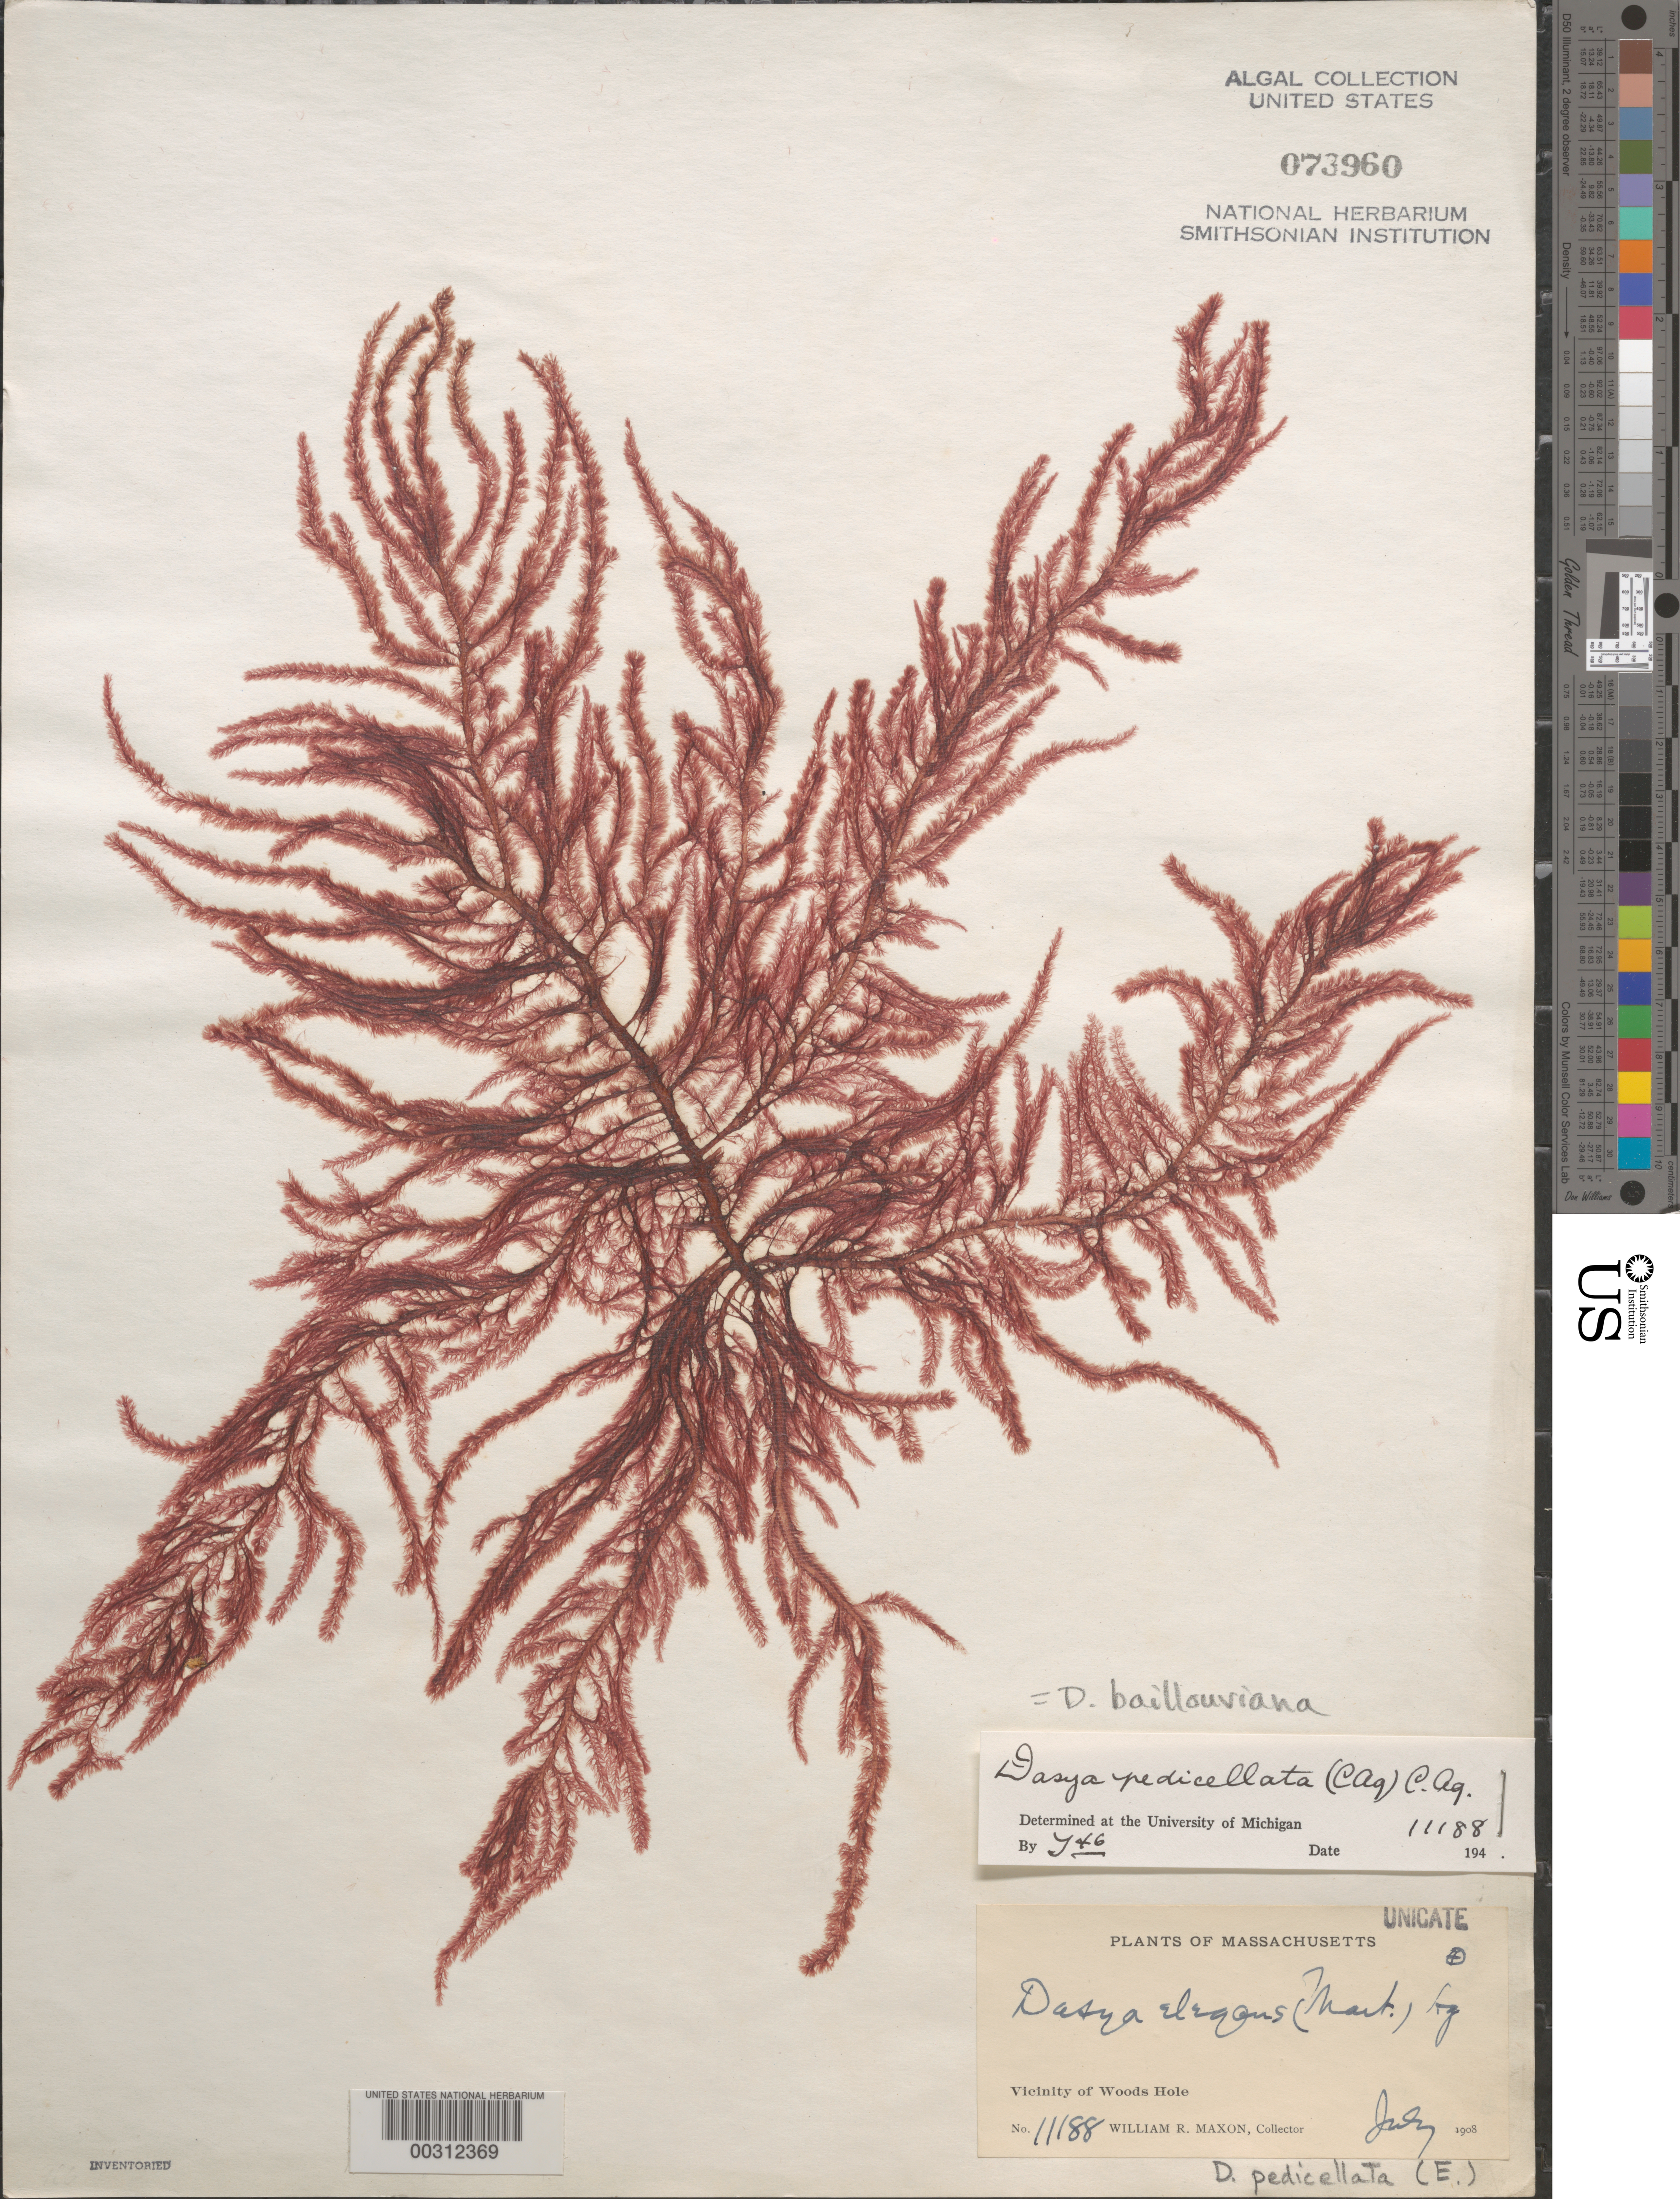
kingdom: Plantae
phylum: Rhodophyta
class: Florideophyceae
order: Ceramiales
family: Dasyaceae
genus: Dasya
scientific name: Dasya pedicellata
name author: (C. Agardh) C. Agardh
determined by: Algae name updating Project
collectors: W. R. Maxon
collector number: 11188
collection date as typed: Jul 1908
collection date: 1908-07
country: United States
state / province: Massachusetts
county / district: Barnstable County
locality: Woods Hole area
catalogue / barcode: US 73960